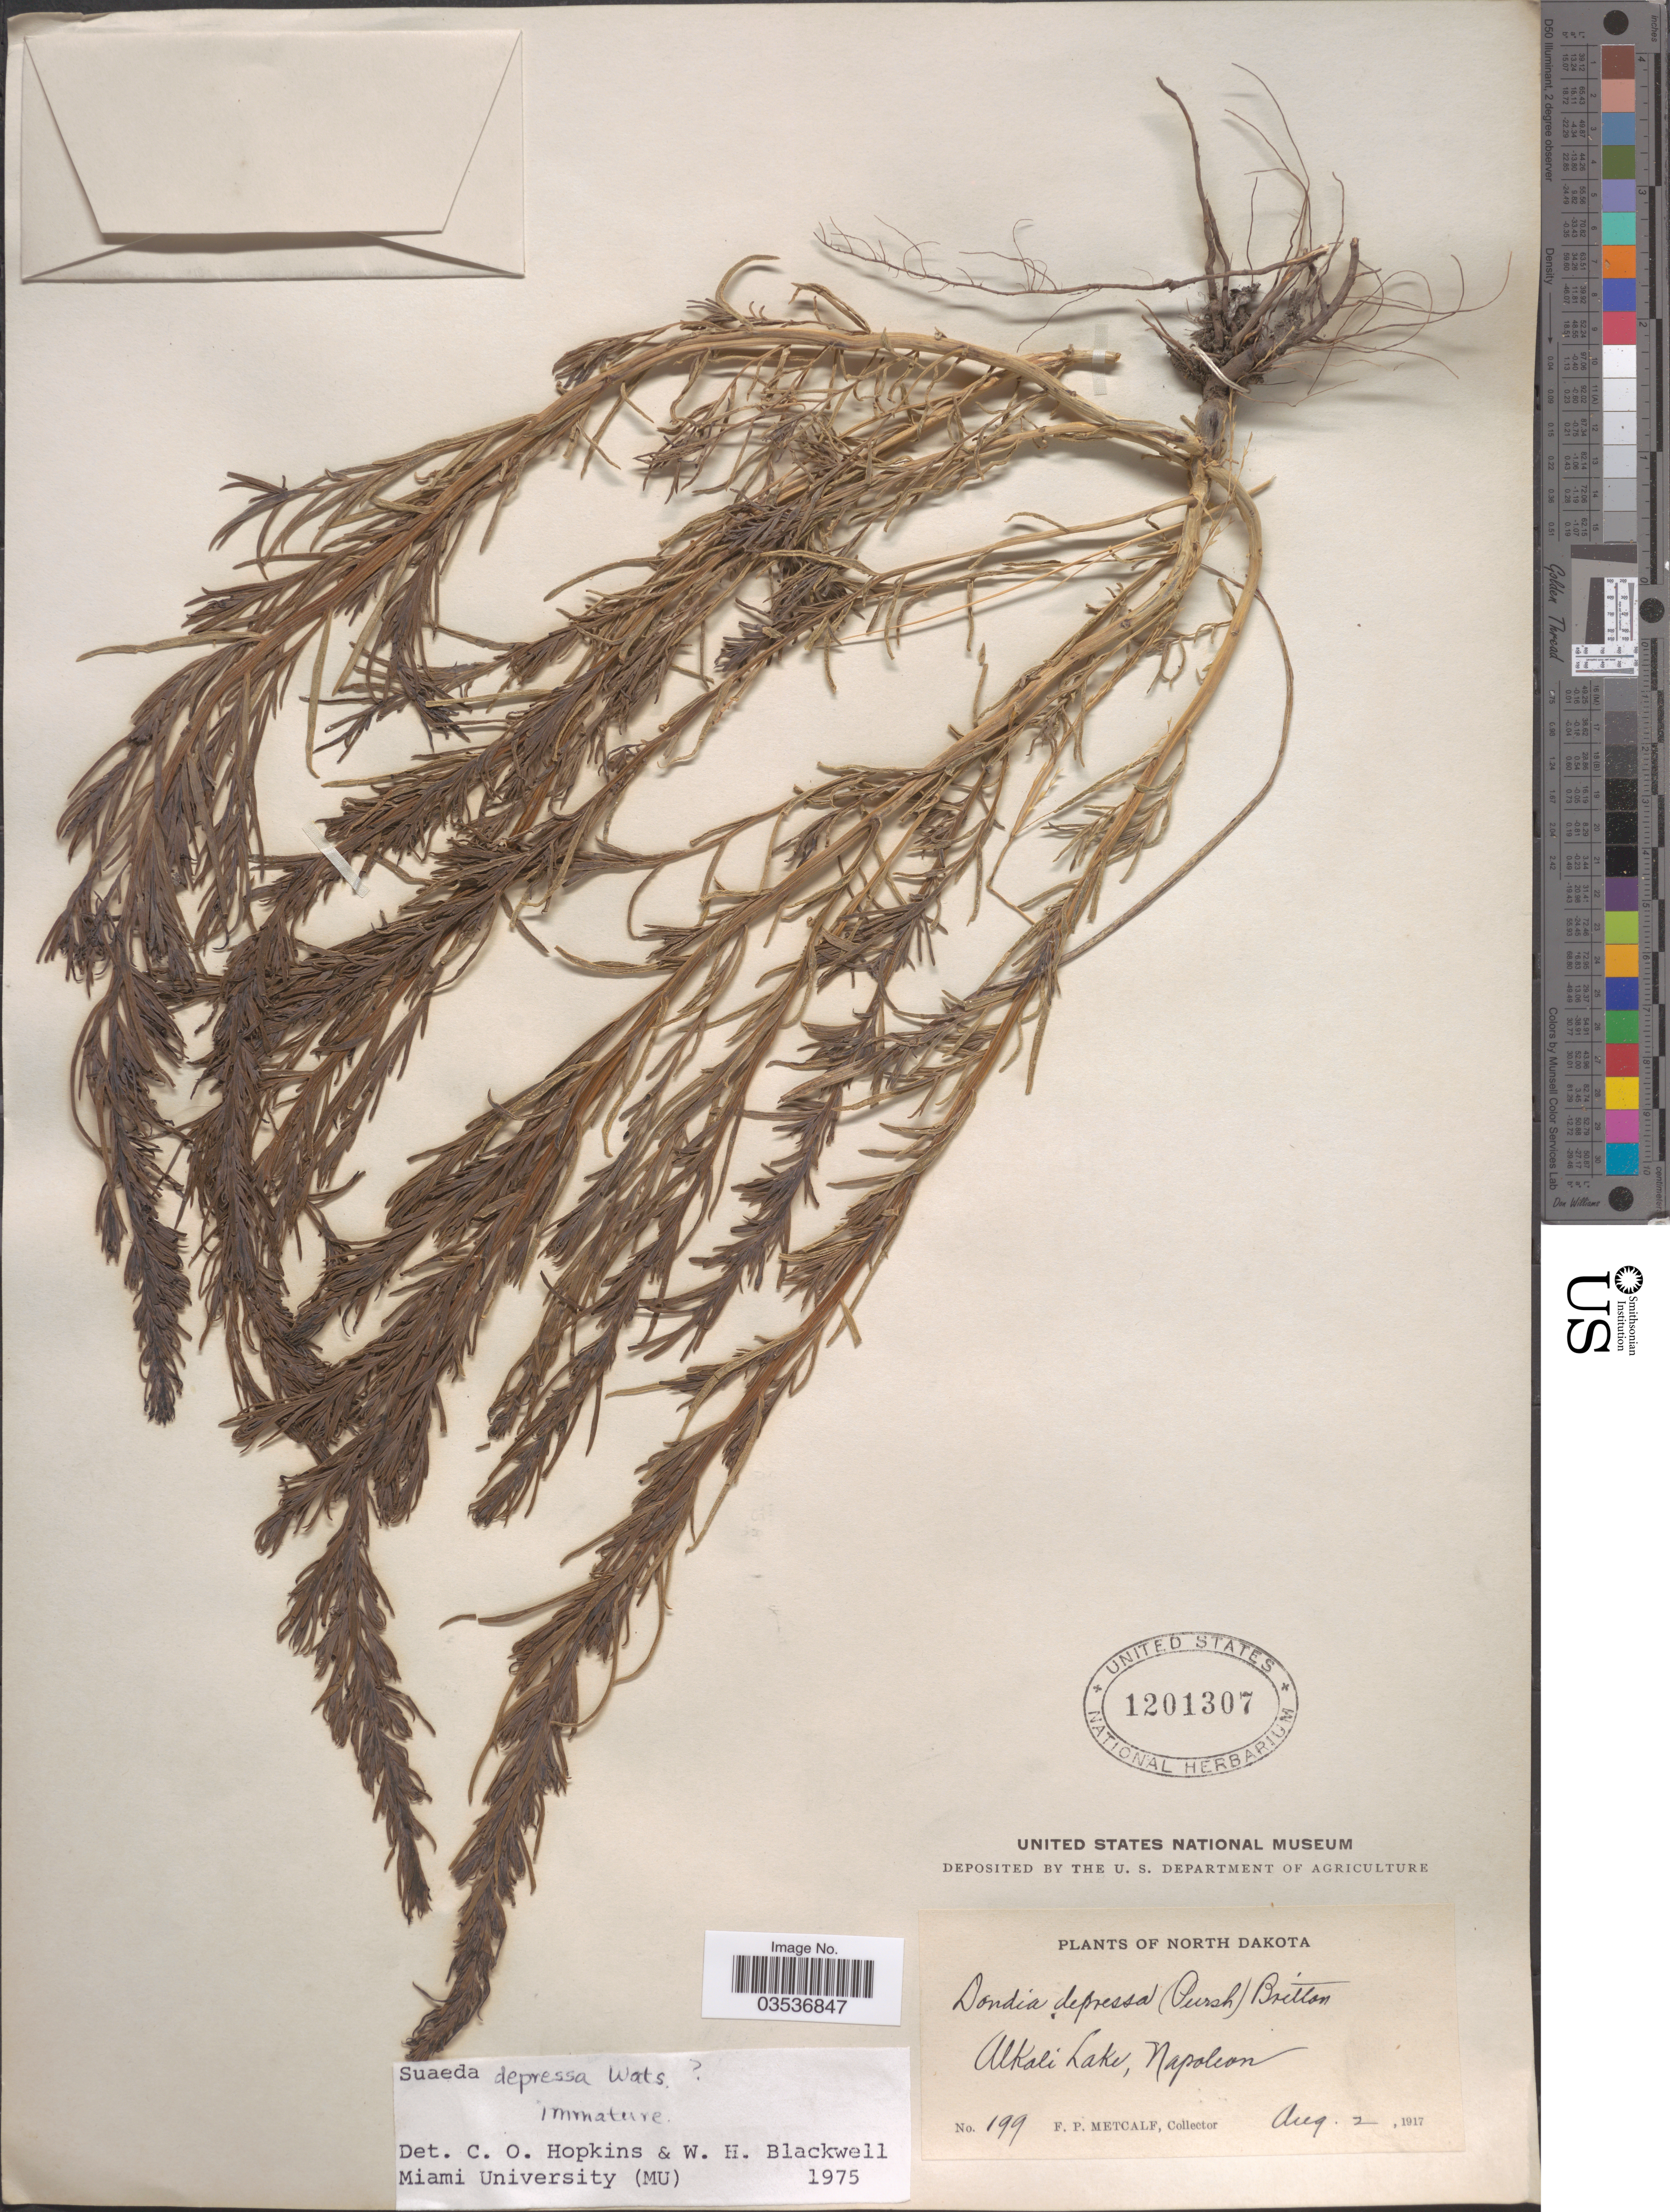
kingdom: Plantae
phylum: Tracheophyta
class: Magnoliopsida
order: Caryophyllales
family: Amaranthaceae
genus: Suaeda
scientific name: Suaeda depressa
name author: (Pursh) S. Watson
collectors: F. Metcalf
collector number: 199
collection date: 1917-08-02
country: United States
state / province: North Dakota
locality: Alkali Lake, Napoleon.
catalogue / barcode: US 1201307